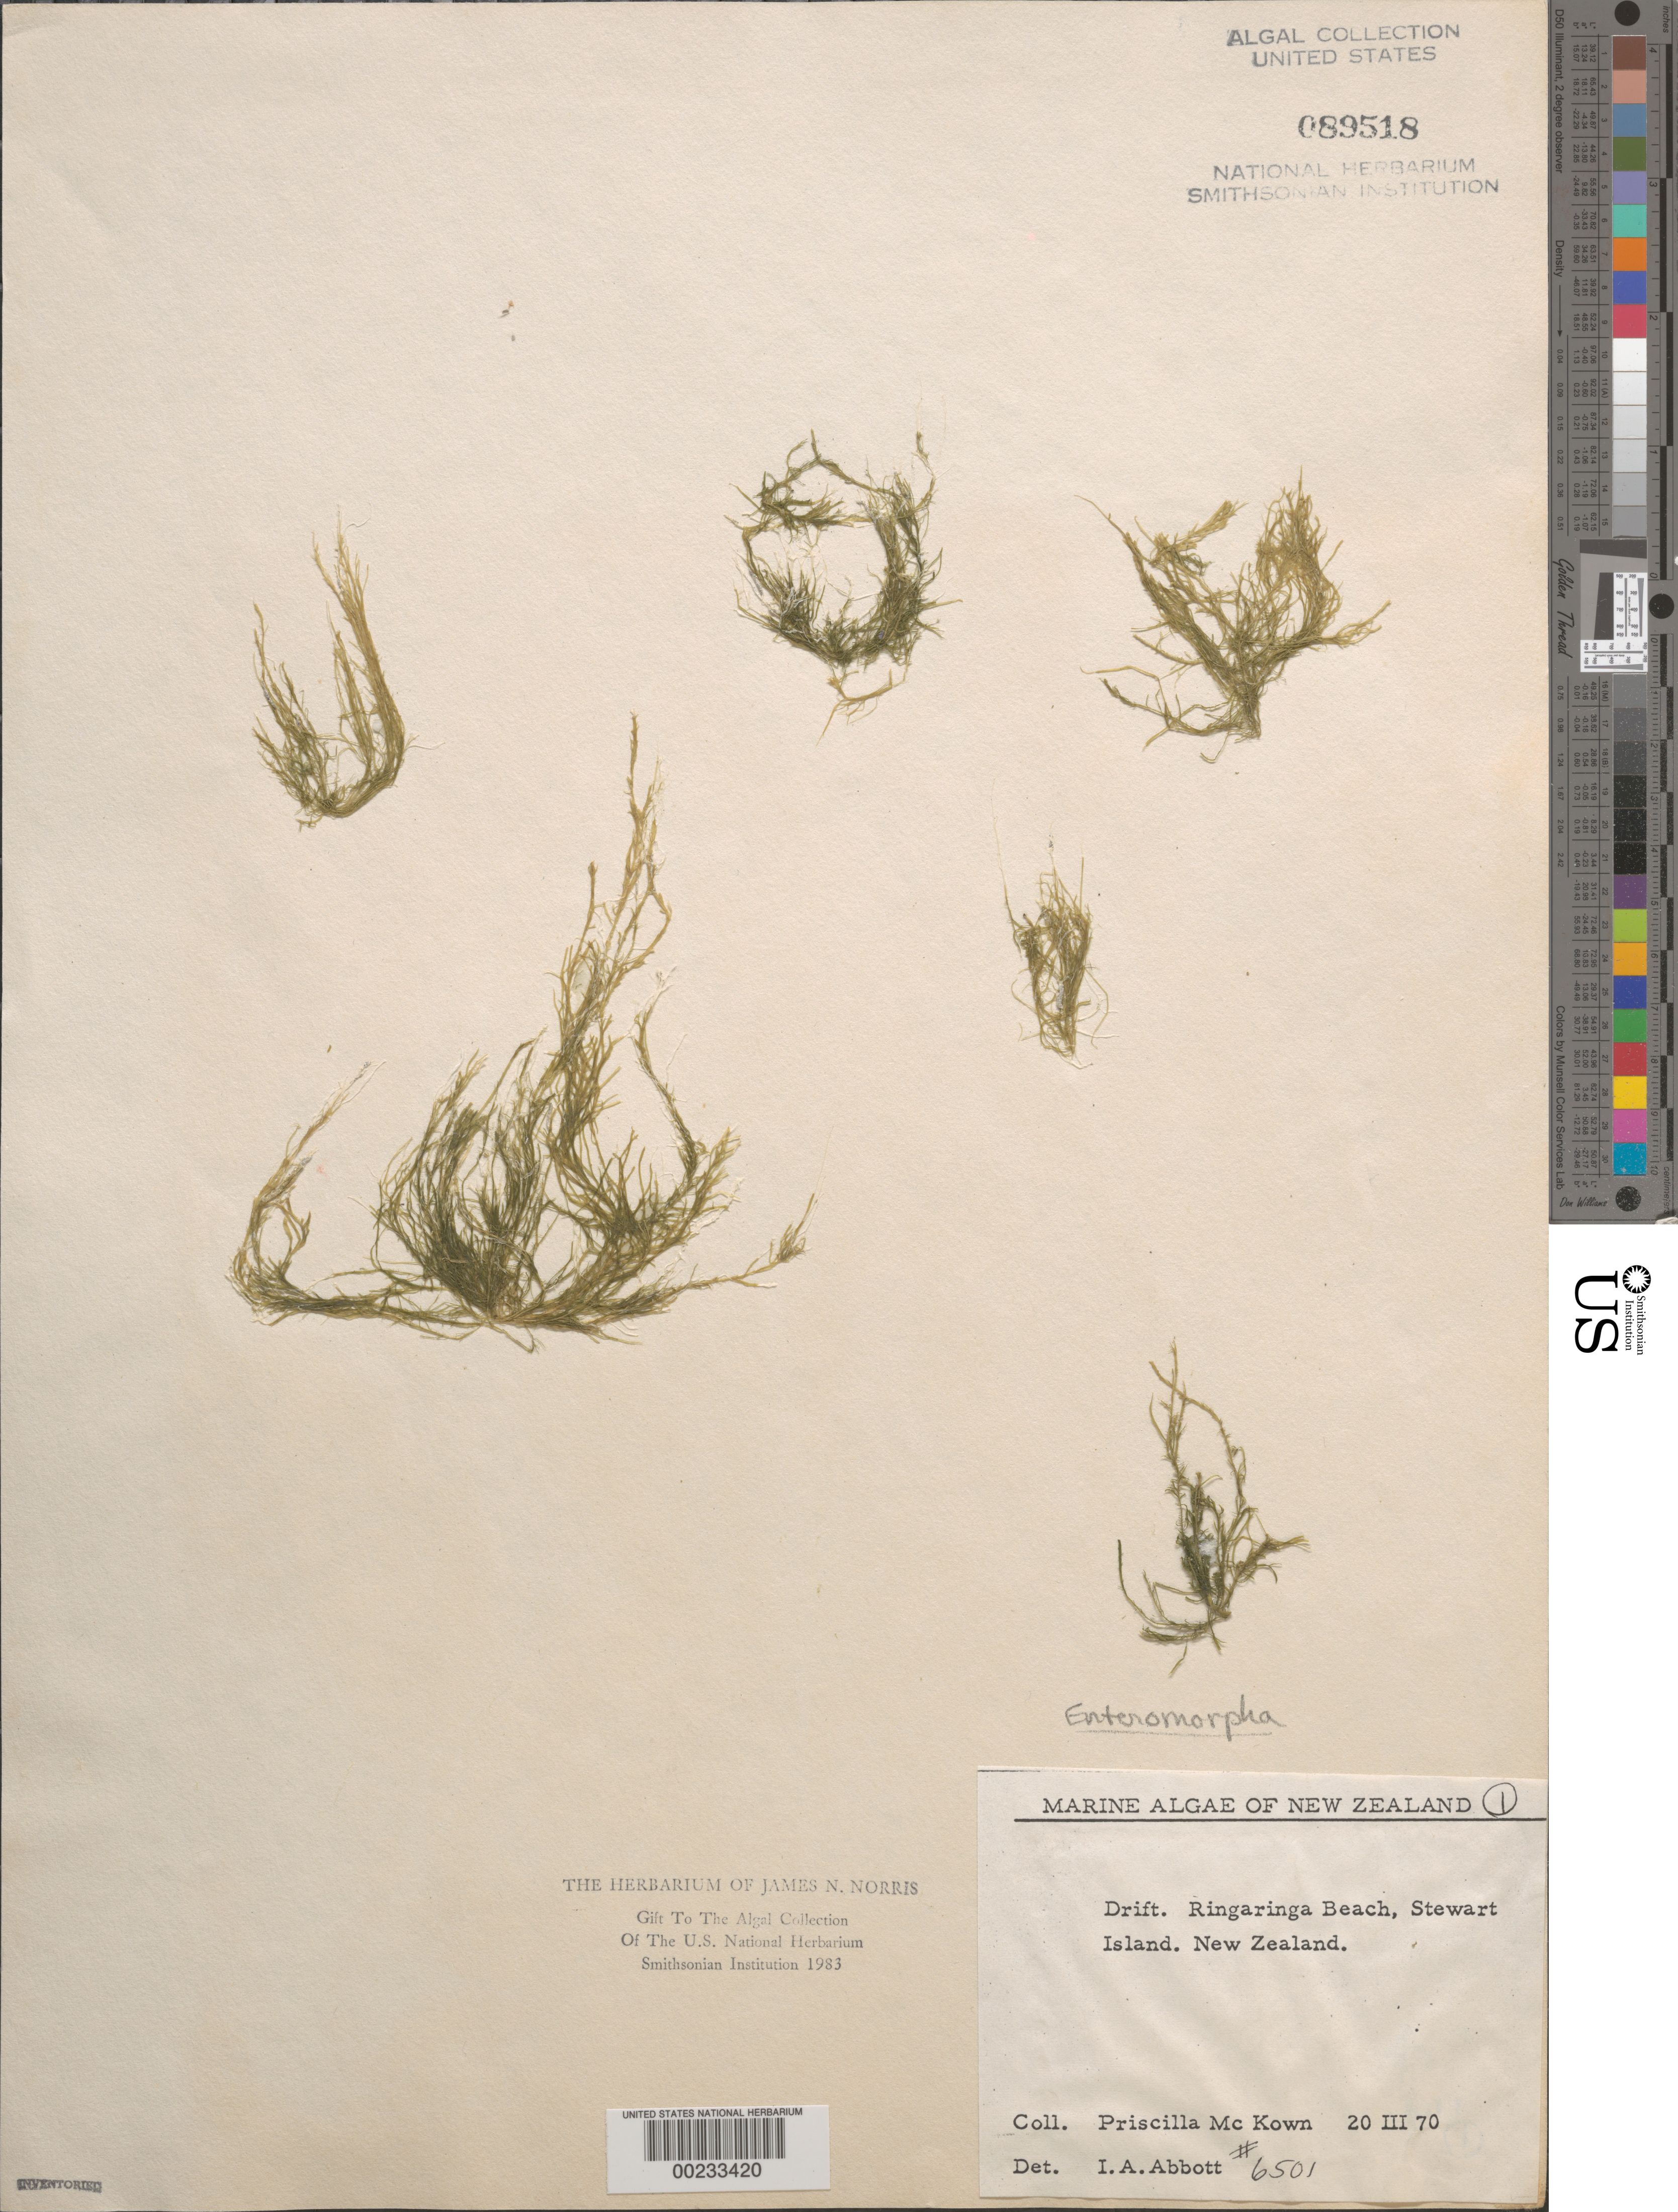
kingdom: Plantae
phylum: Chlorophyta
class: Ulvophyceae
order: Ulvales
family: Ulvaceae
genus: Ulva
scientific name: Ulva sp.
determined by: Algae name updating Project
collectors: P. McKown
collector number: IAA 6501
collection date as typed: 20 Mar 1970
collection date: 1970-03-20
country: New Zealand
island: Stewart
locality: Ringaringa beach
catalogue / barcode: US 89518